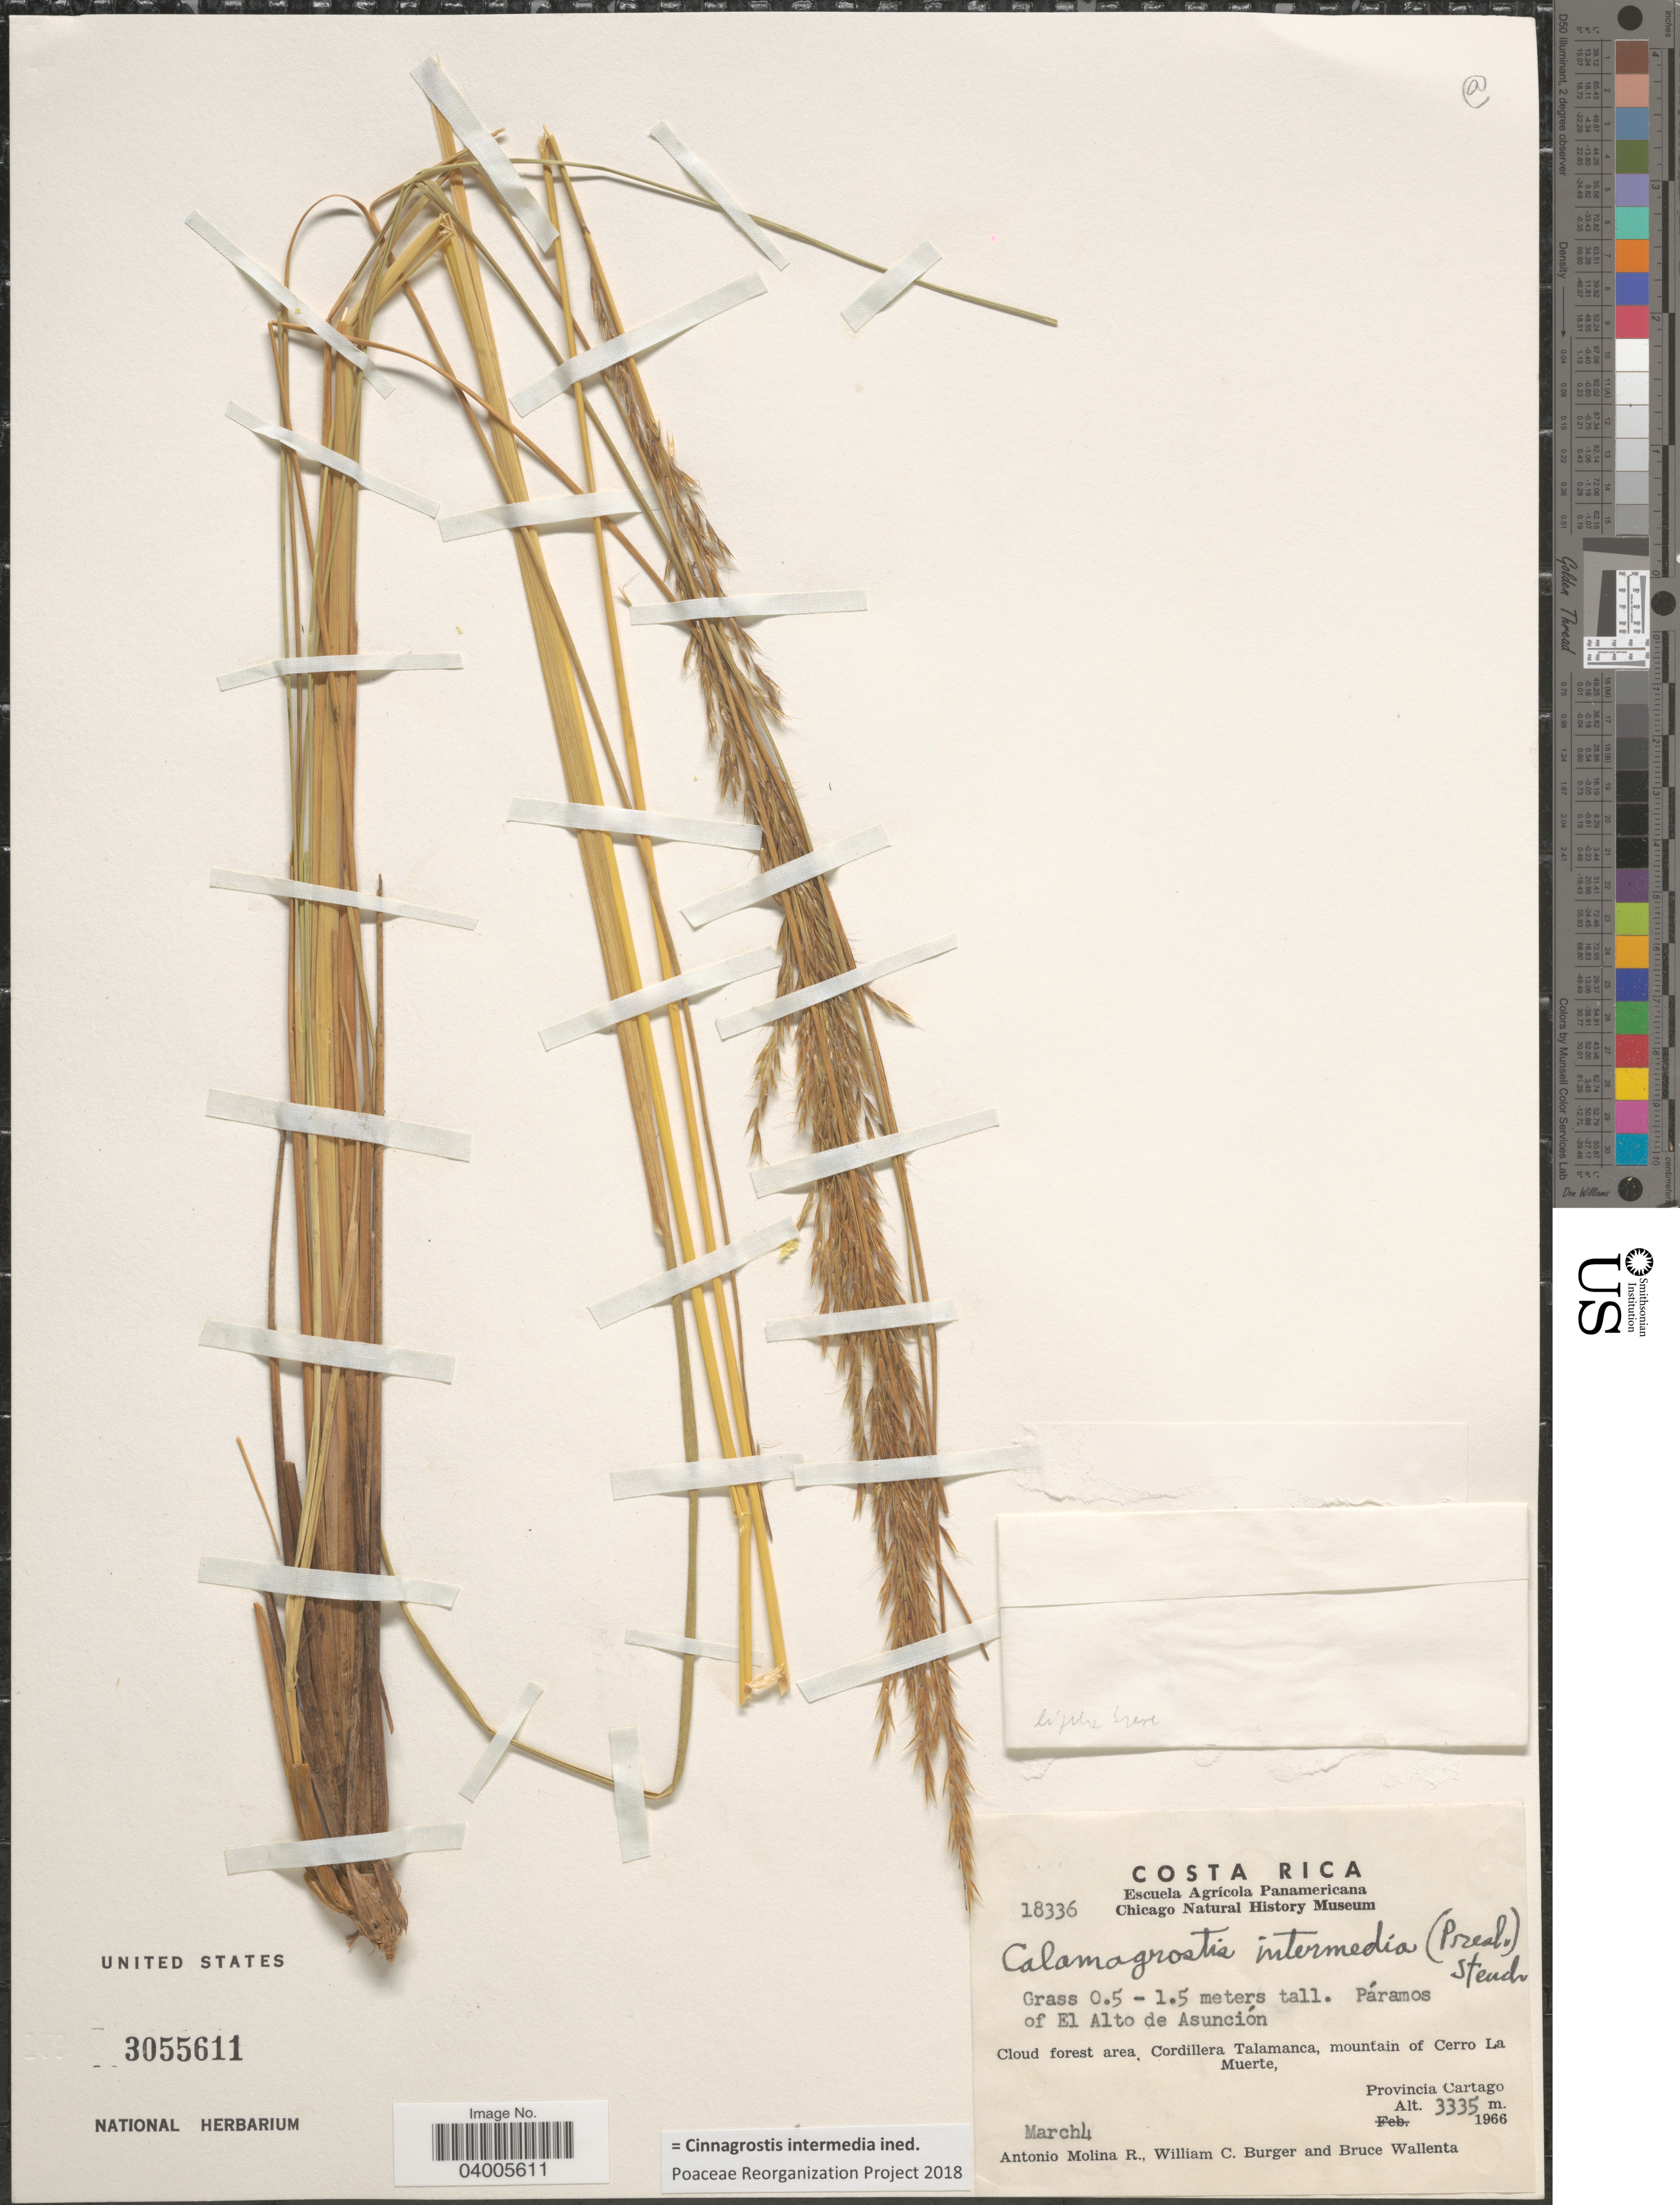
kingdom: Plantae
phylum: Tracheophyta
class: Liliopsida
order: Poales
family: Poaceae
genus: Cinnagrostis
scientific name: Cinnagrostis intermedia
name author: (J. Presl) P.M. Peterson et al.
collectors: A. Molina R., W. Burger & B. Wallenta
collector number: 18336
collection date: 1966-03-04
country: Costa Rica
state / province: Cartago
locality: Páramos of El Alto de Asunción. Cloud forest area, Cordillera Talamanca, mountain of Cerro La Muerte.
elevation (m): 3335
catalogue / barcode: US 3055611